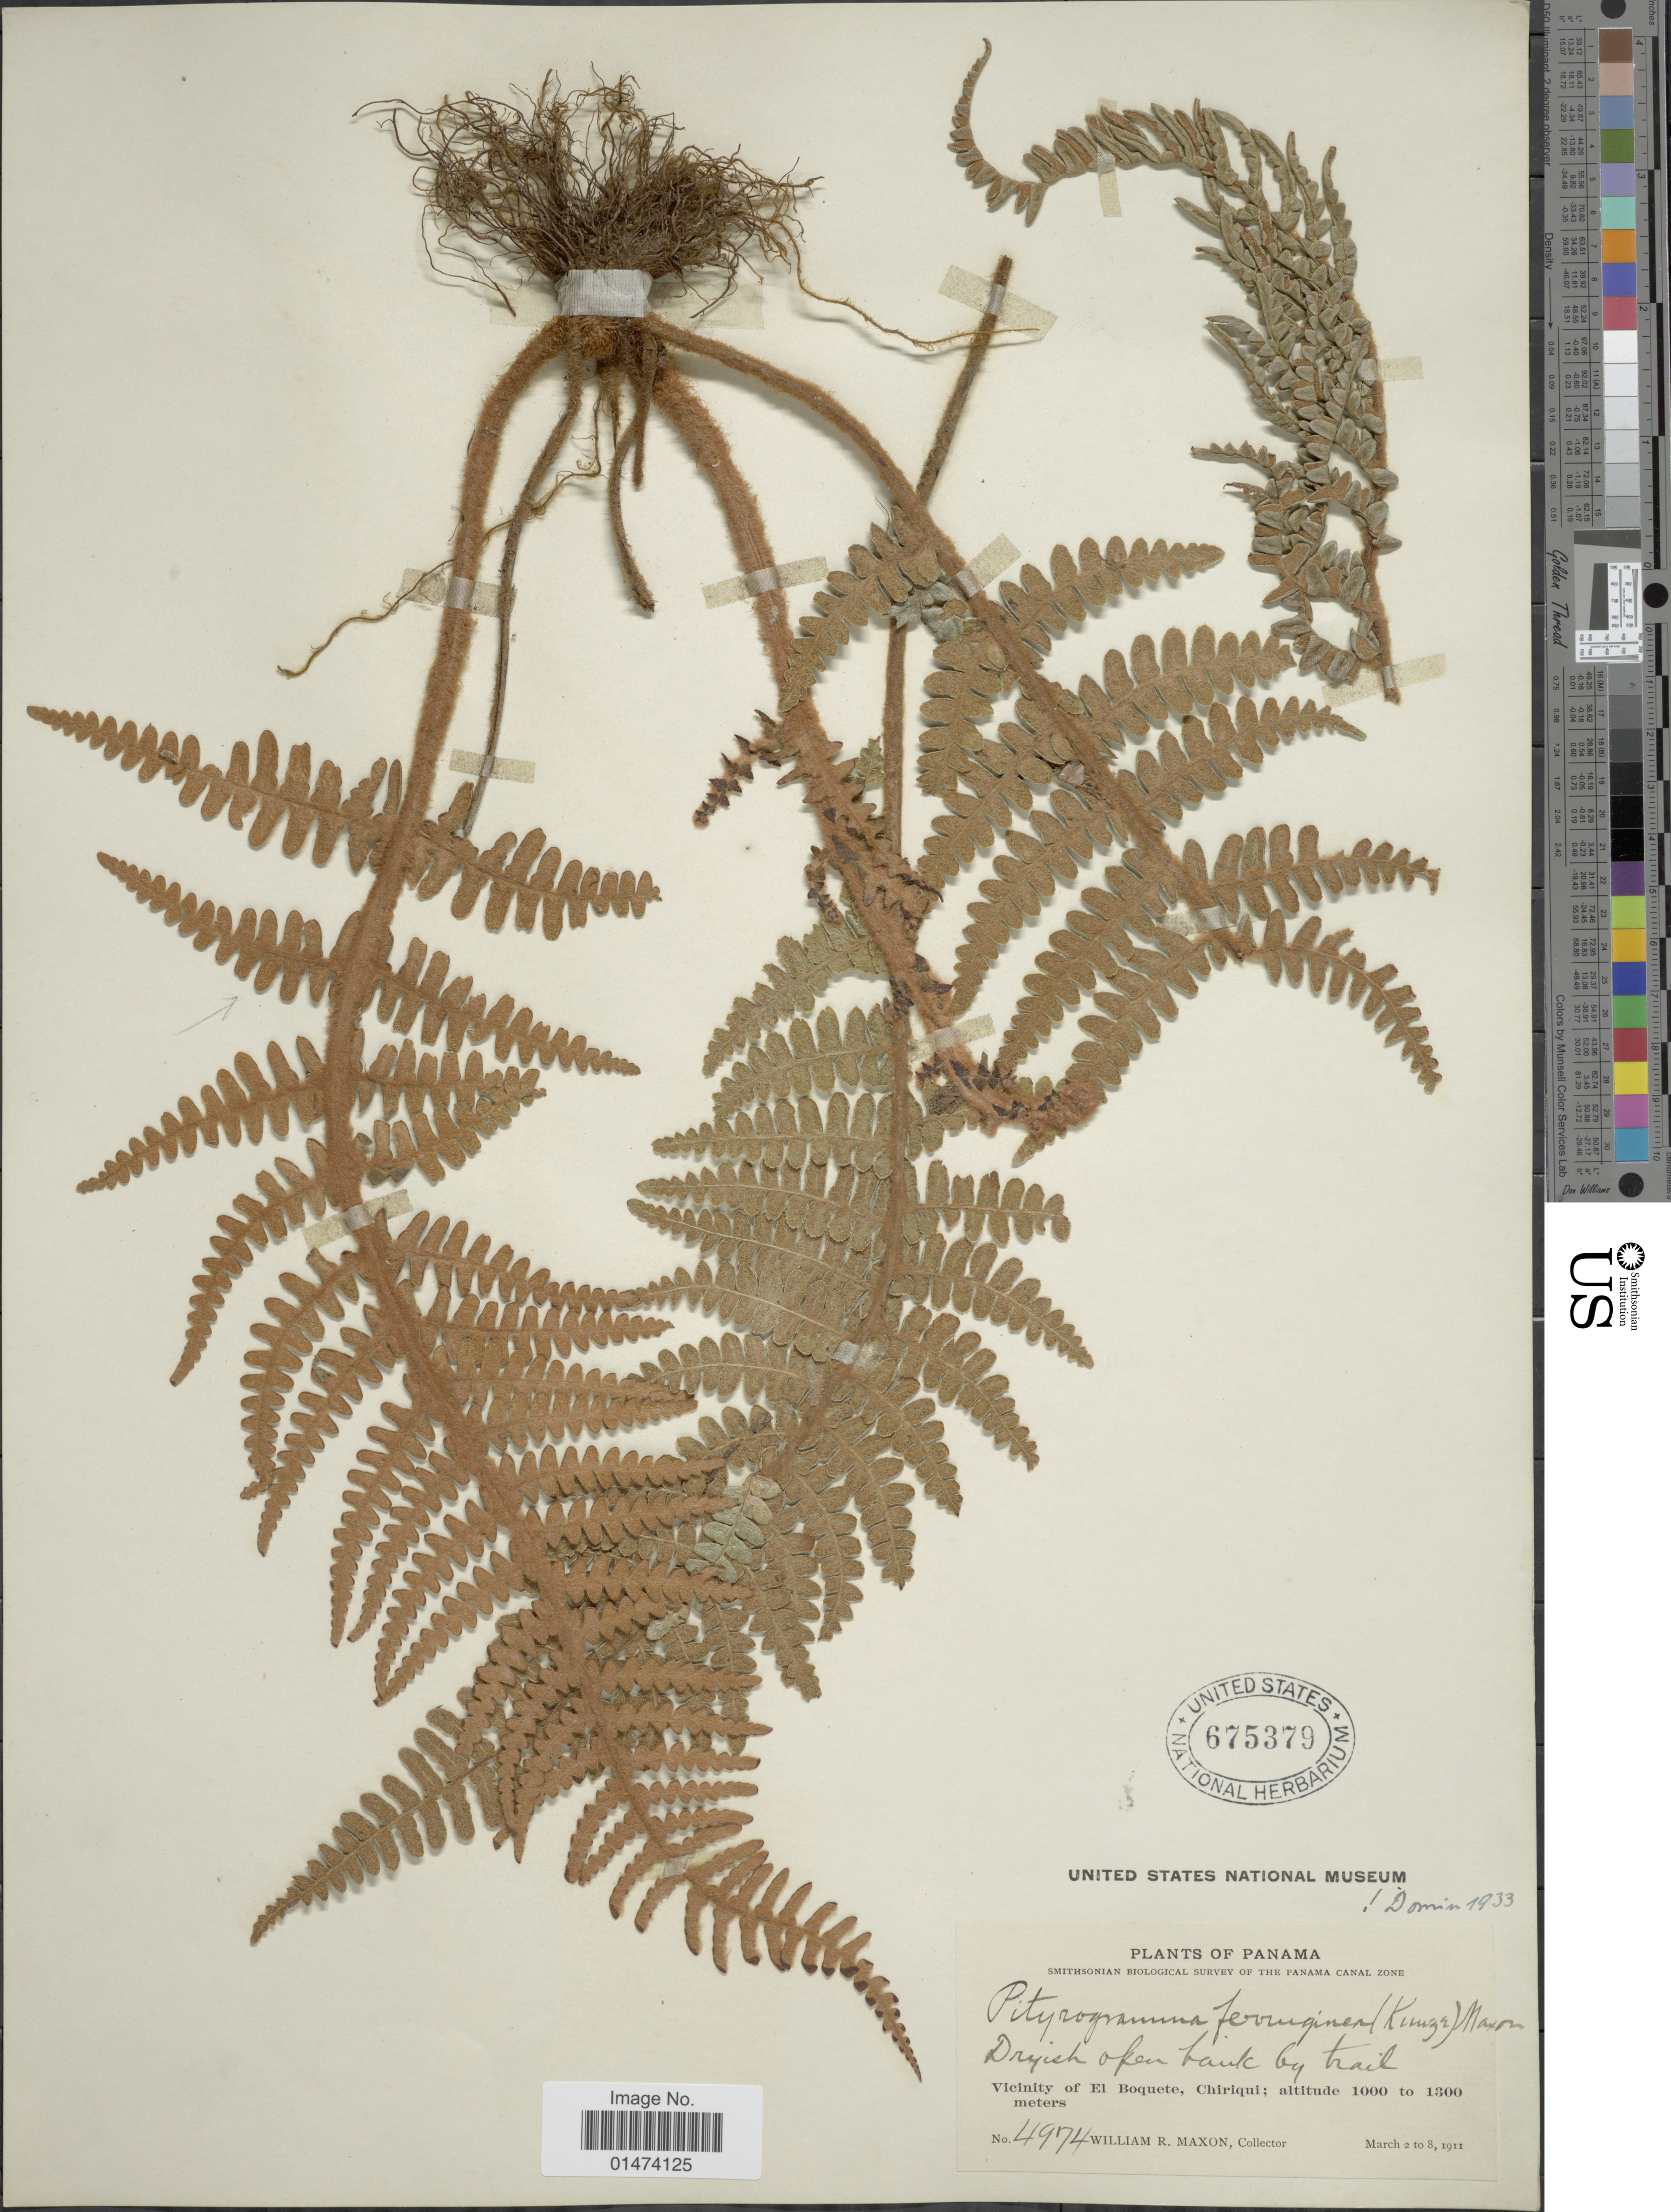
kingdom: Plantae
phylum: Tracheophyta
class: Polypodiopsida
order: Polypodiales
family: Pteridaceae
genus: Pityrogramma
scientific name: Pityrogramma ferruginea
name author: (Kunze) Maxon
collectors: W. R. Maxon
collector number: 4974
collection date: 1911-03-02/1911-03-08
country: Panama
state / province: Chiriqui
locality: Vicinity of El Boquete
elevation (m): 1000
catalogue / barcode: US 675379